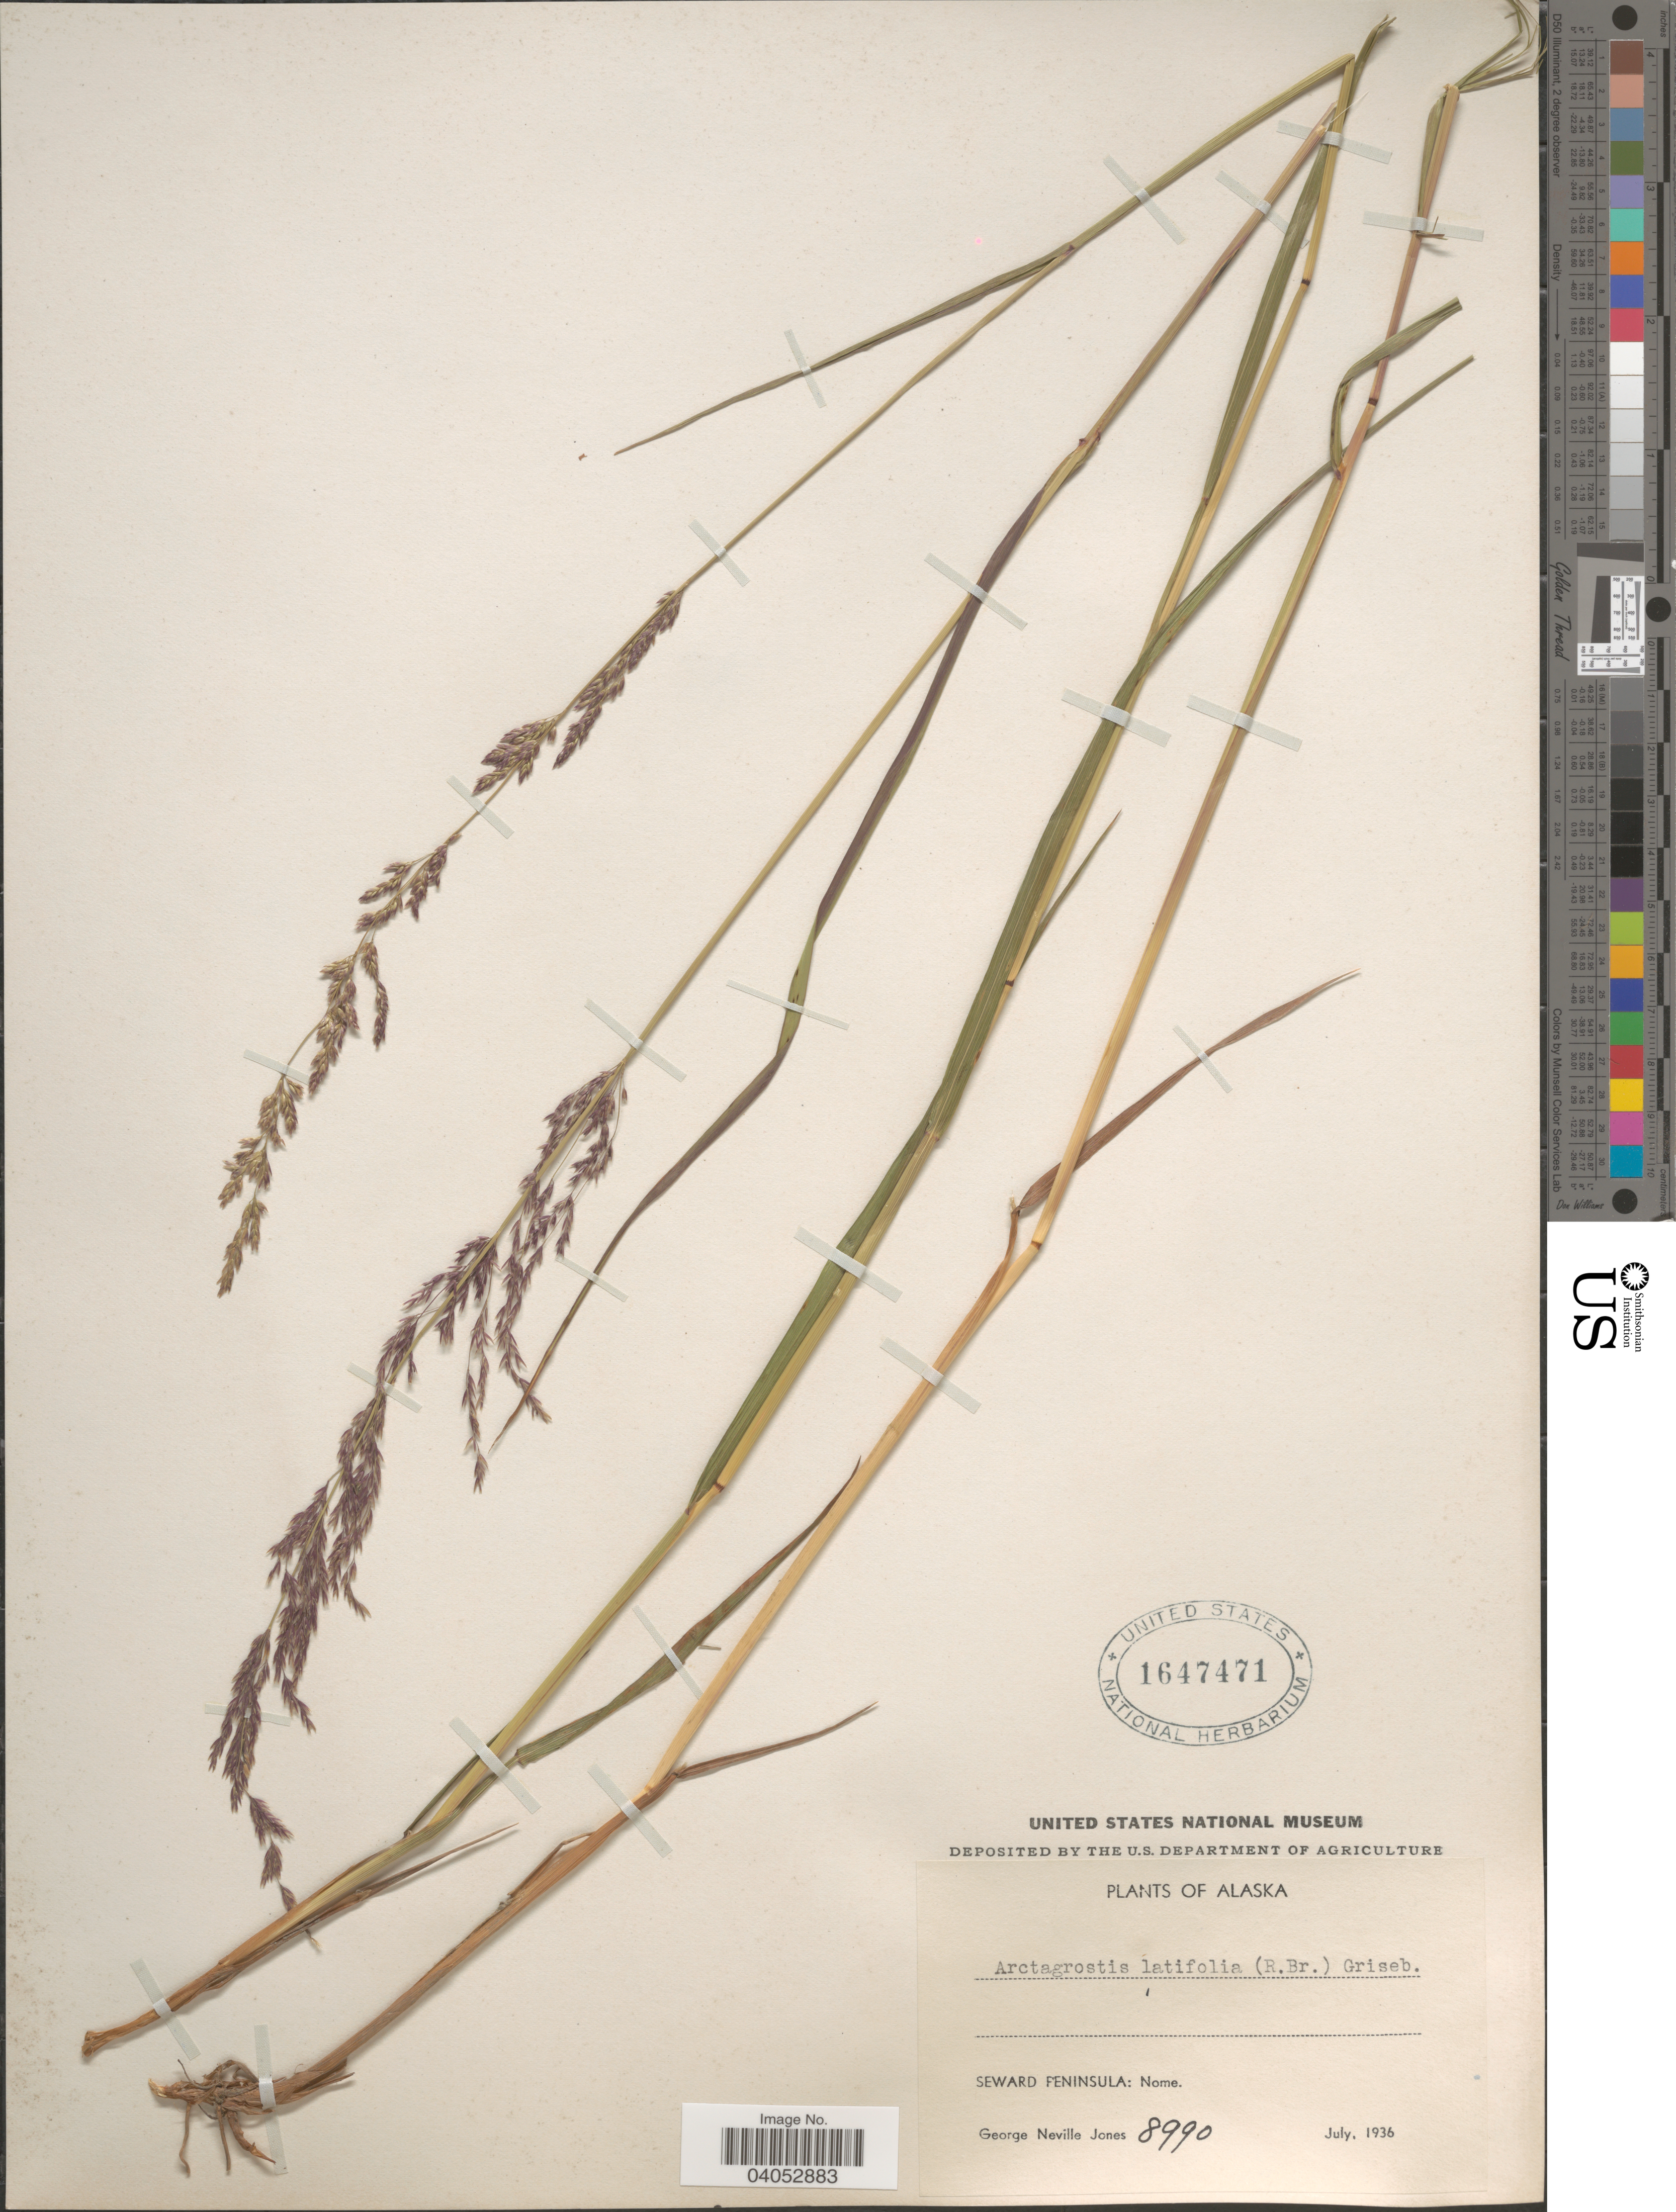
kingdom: Plantae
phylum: Tracheophyta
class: Liliopsida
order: Poales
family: Poaceae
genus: Arctagrostis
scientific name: Arctagrostis latifolia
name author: (R. Br.) Griseb.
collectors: G. N. Jones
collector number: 8990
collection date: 1936-07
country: United States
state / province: Alaska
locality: Seward Peninsula: Nome.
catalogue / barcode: US 1647471